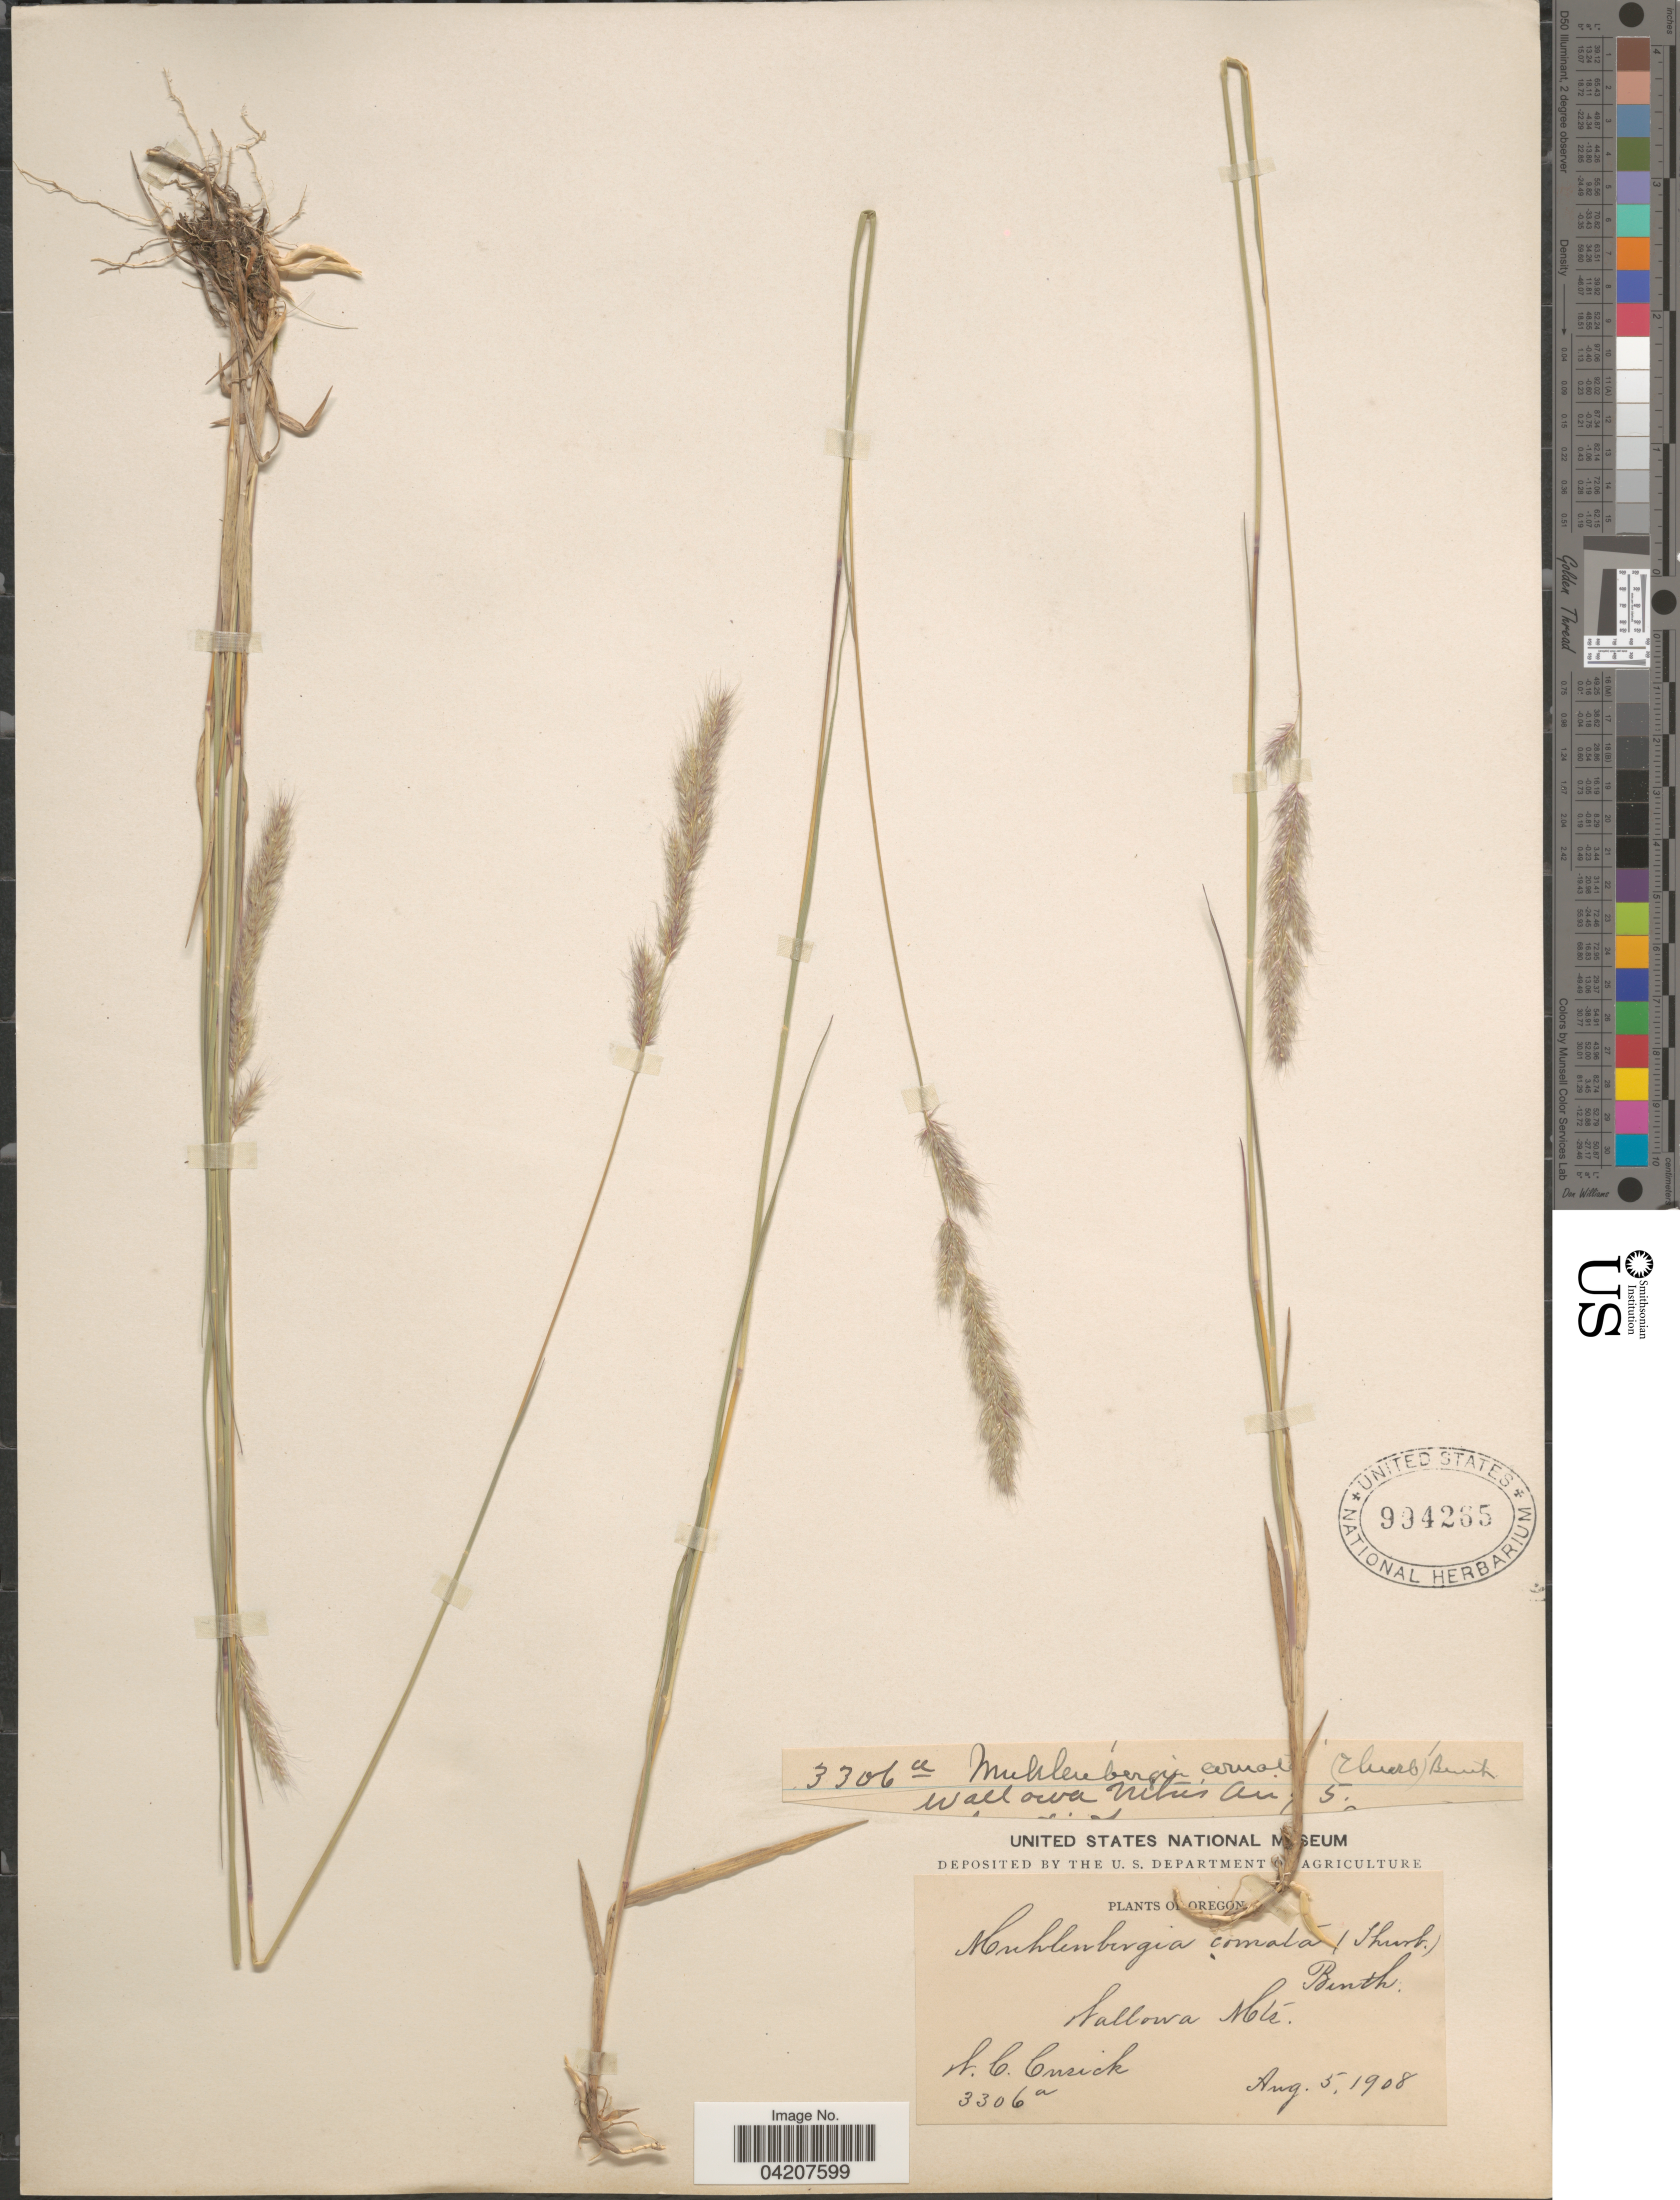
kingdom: Plantae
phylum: Tracheophyta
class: Liliopsida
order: Poales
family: Poaceae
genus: Muhlenbergia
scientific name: Muhlenbergia andina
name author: (Nutt.) Hitchc.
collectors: W. C. Cusick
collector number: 3306a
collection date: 1908-08-05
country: United States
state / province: Oregon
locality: Wallowa Mts.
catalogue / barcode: US 994265